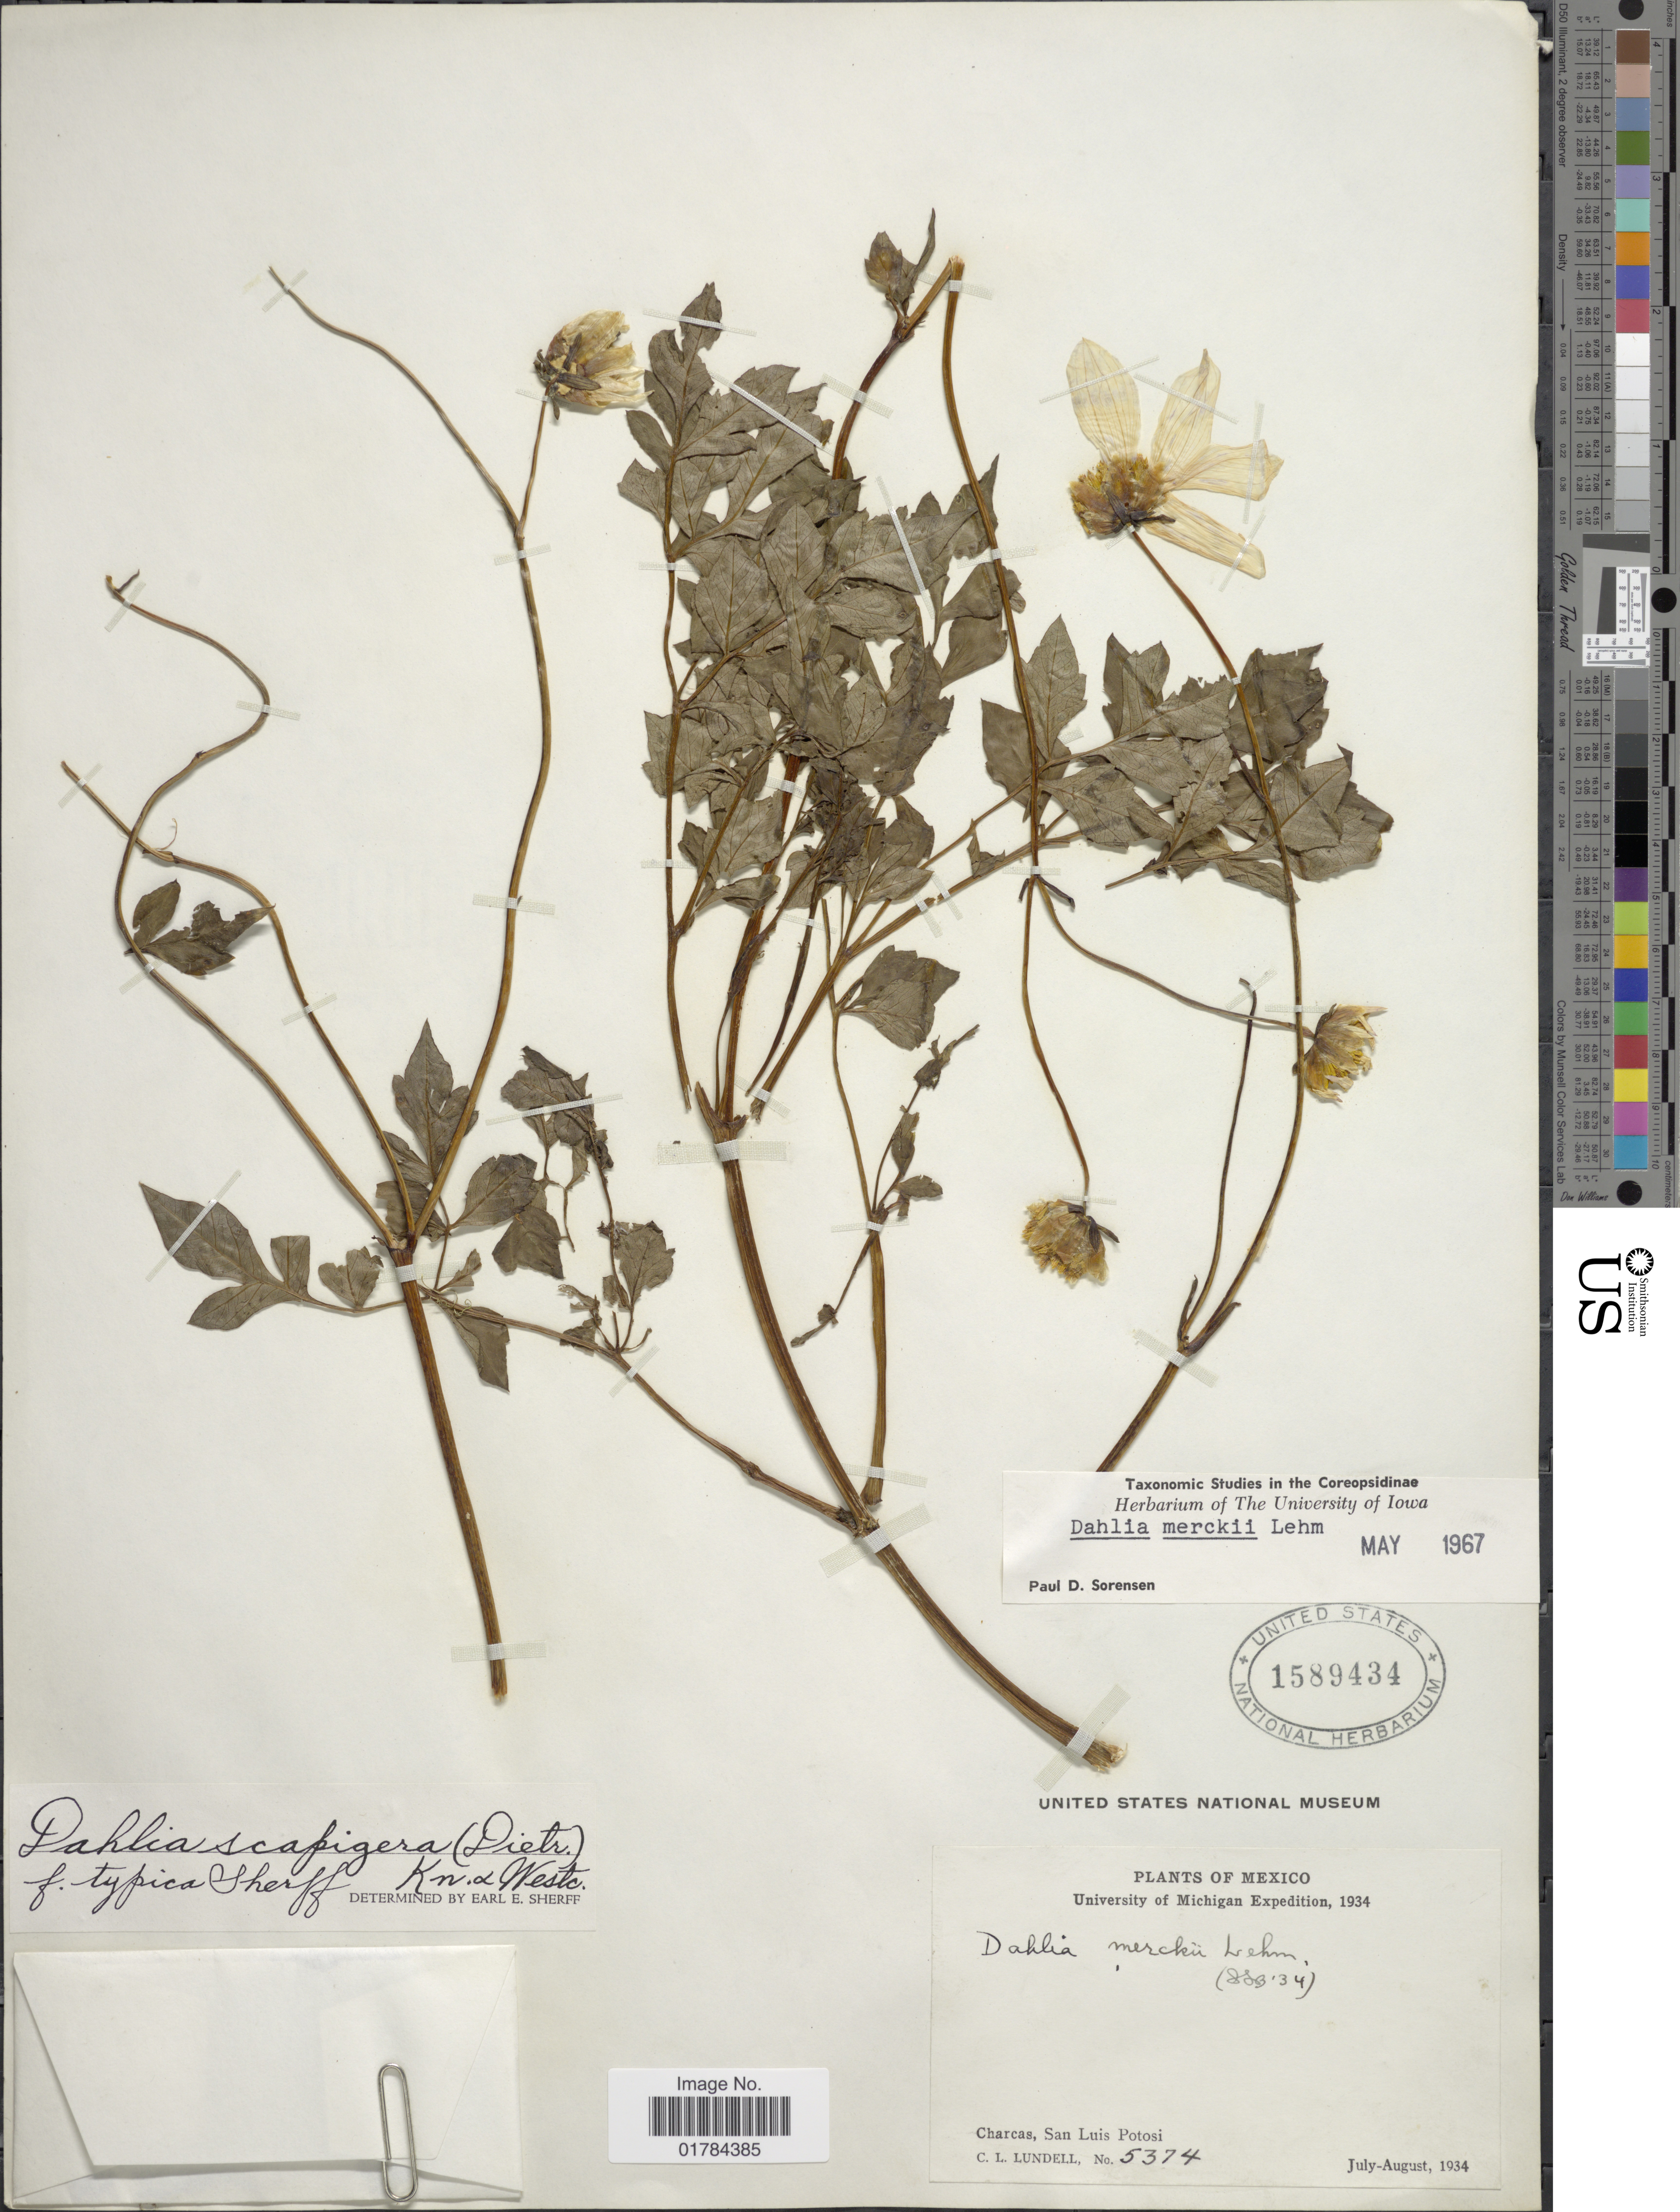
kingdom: Plantae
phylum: Tracheophyta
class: Magnoliopsida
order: Asterales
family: Asteraceae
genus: Dahlia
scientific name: Dahlia merckii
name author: Lehm.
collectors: C. L. Lundell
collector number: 5374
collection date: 1934-07/1934-08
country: Mexico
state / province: San Luis Potosí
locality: Charcas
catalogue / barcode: US 1589434